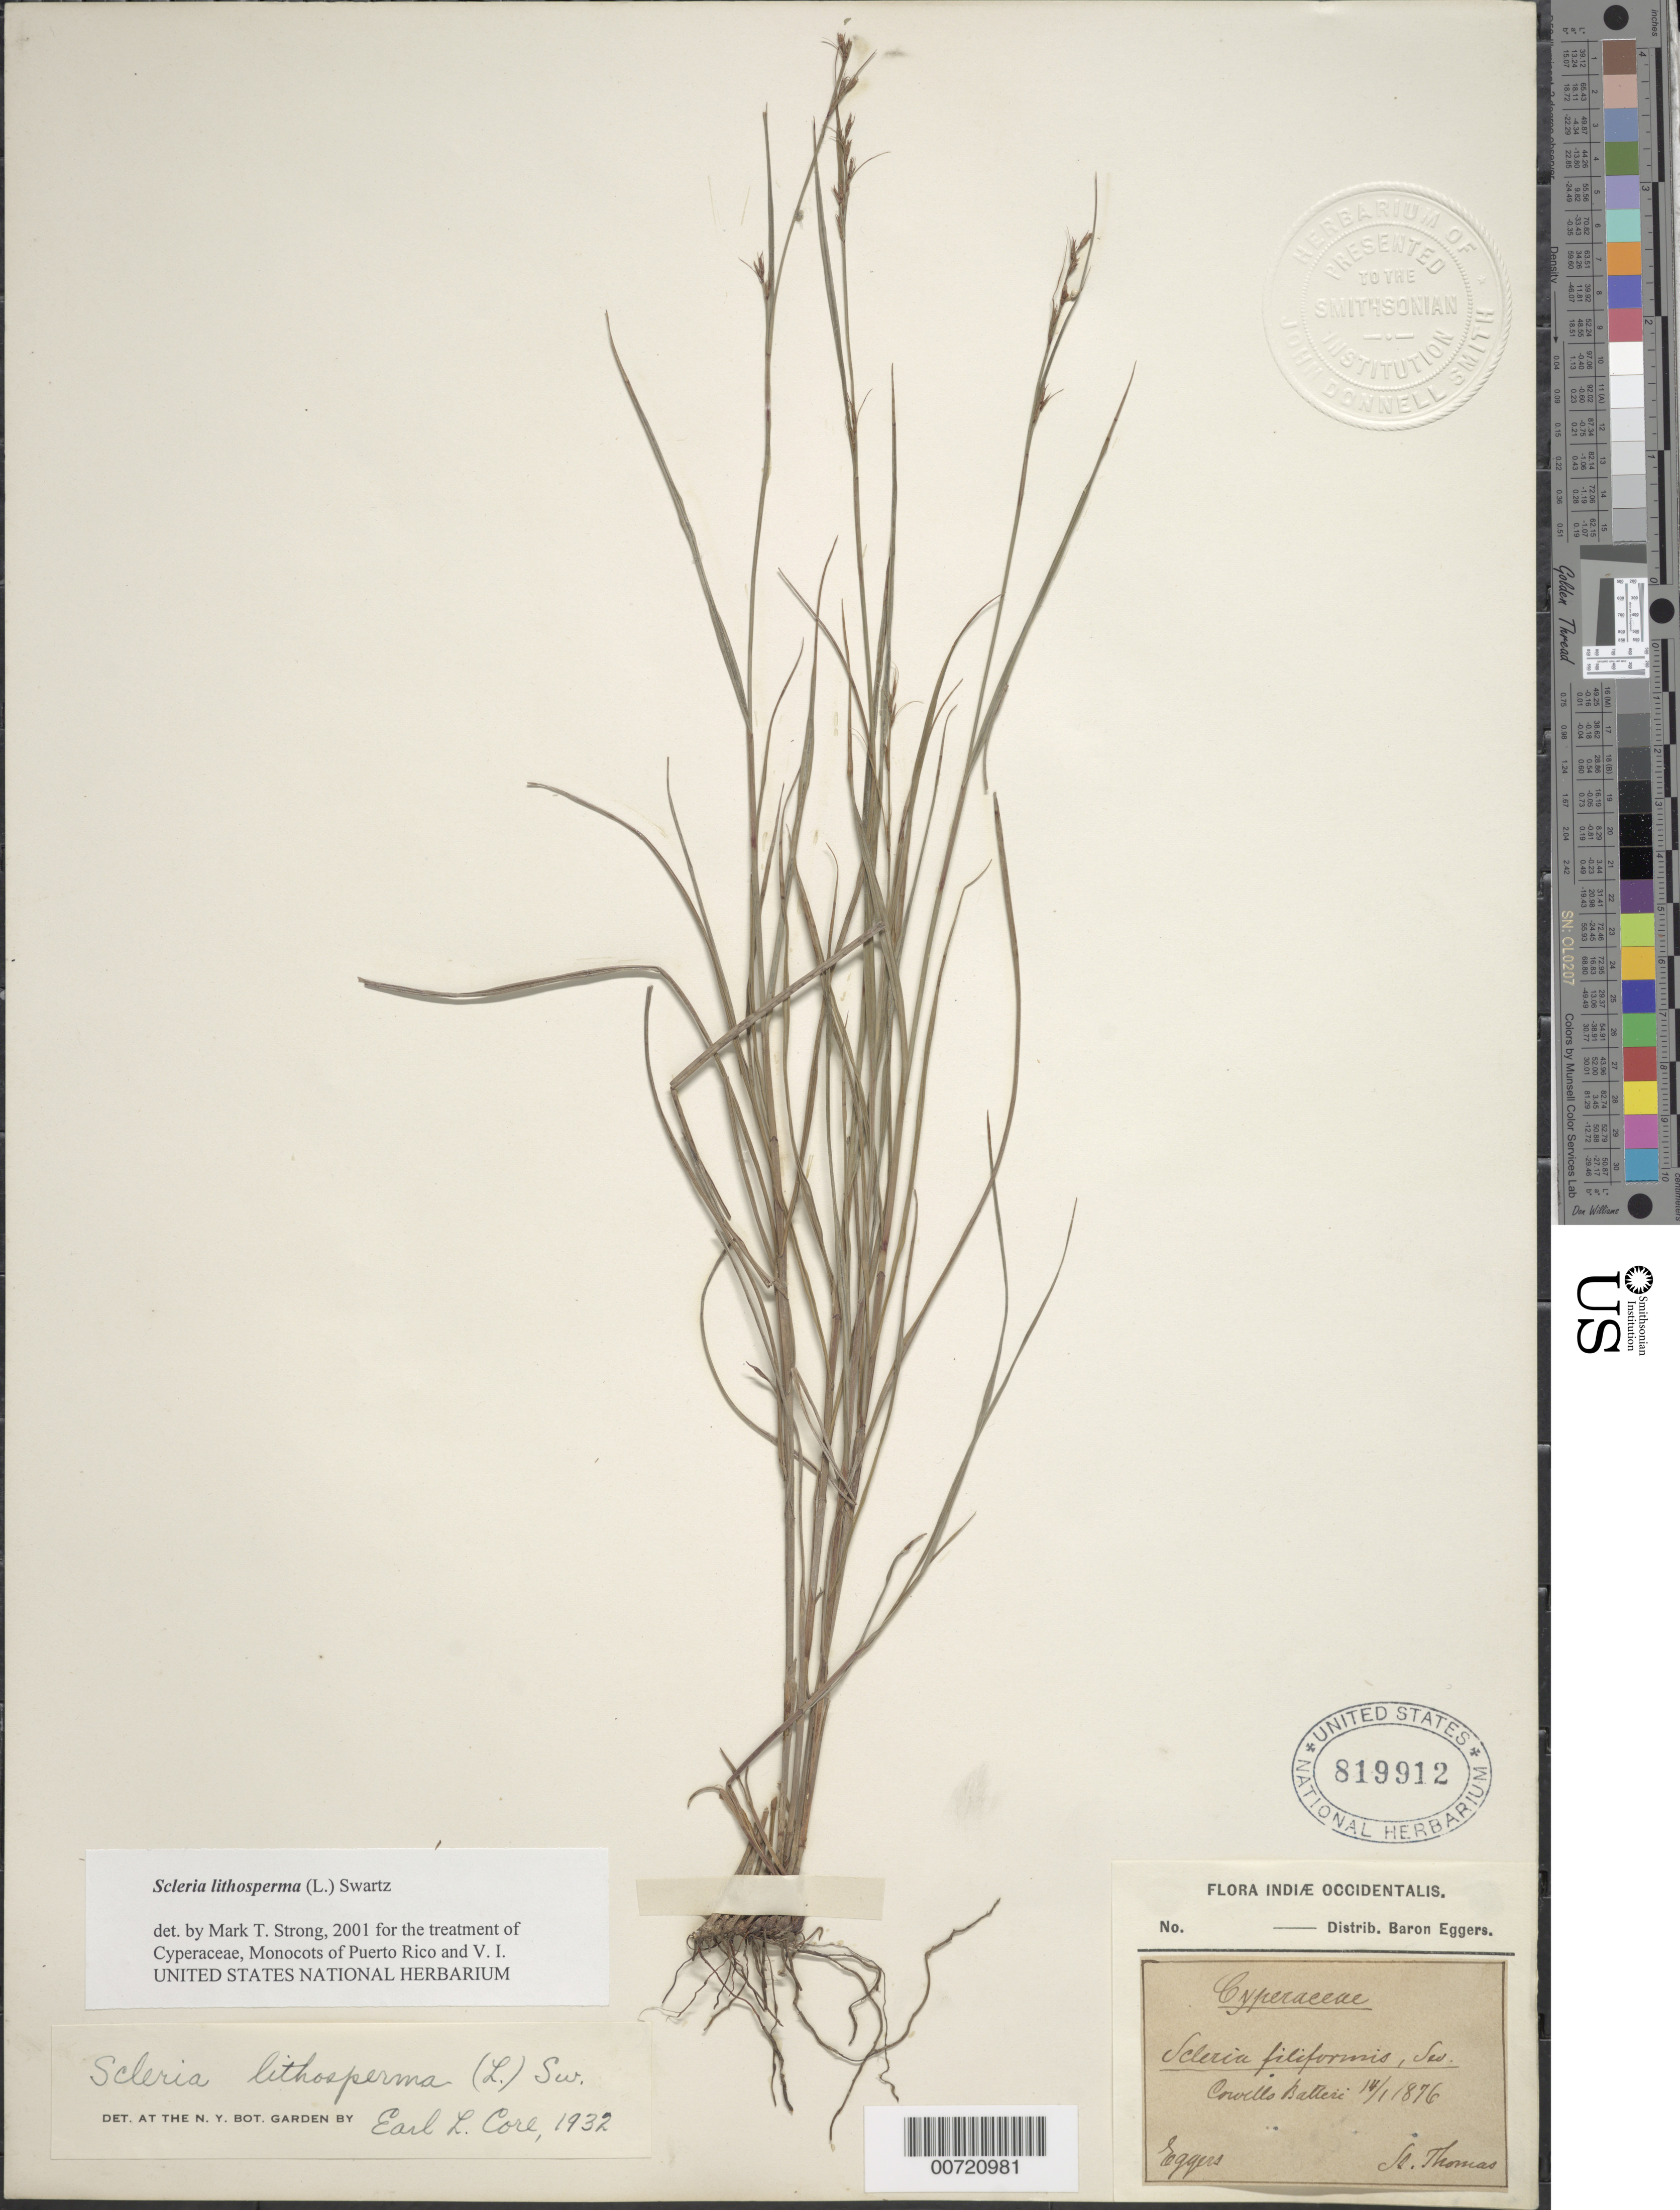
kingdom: Plantae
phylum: Tracheophyta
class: Liliopsida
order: Poales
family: Cyperaceae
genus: Scleria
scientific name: Scleria lithosperma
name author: (L.) Sw.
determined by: Strong, M. T., (US), Smithsonian Institution - National Museum of Natural History (UNITED STATES)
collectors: H. F. A. von Eggers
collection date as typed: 14 Jan 1876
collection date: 1876-01-14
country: U.S. Virgin Islands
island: St. Thomas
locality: St. Thomas.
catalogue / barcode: US 819912